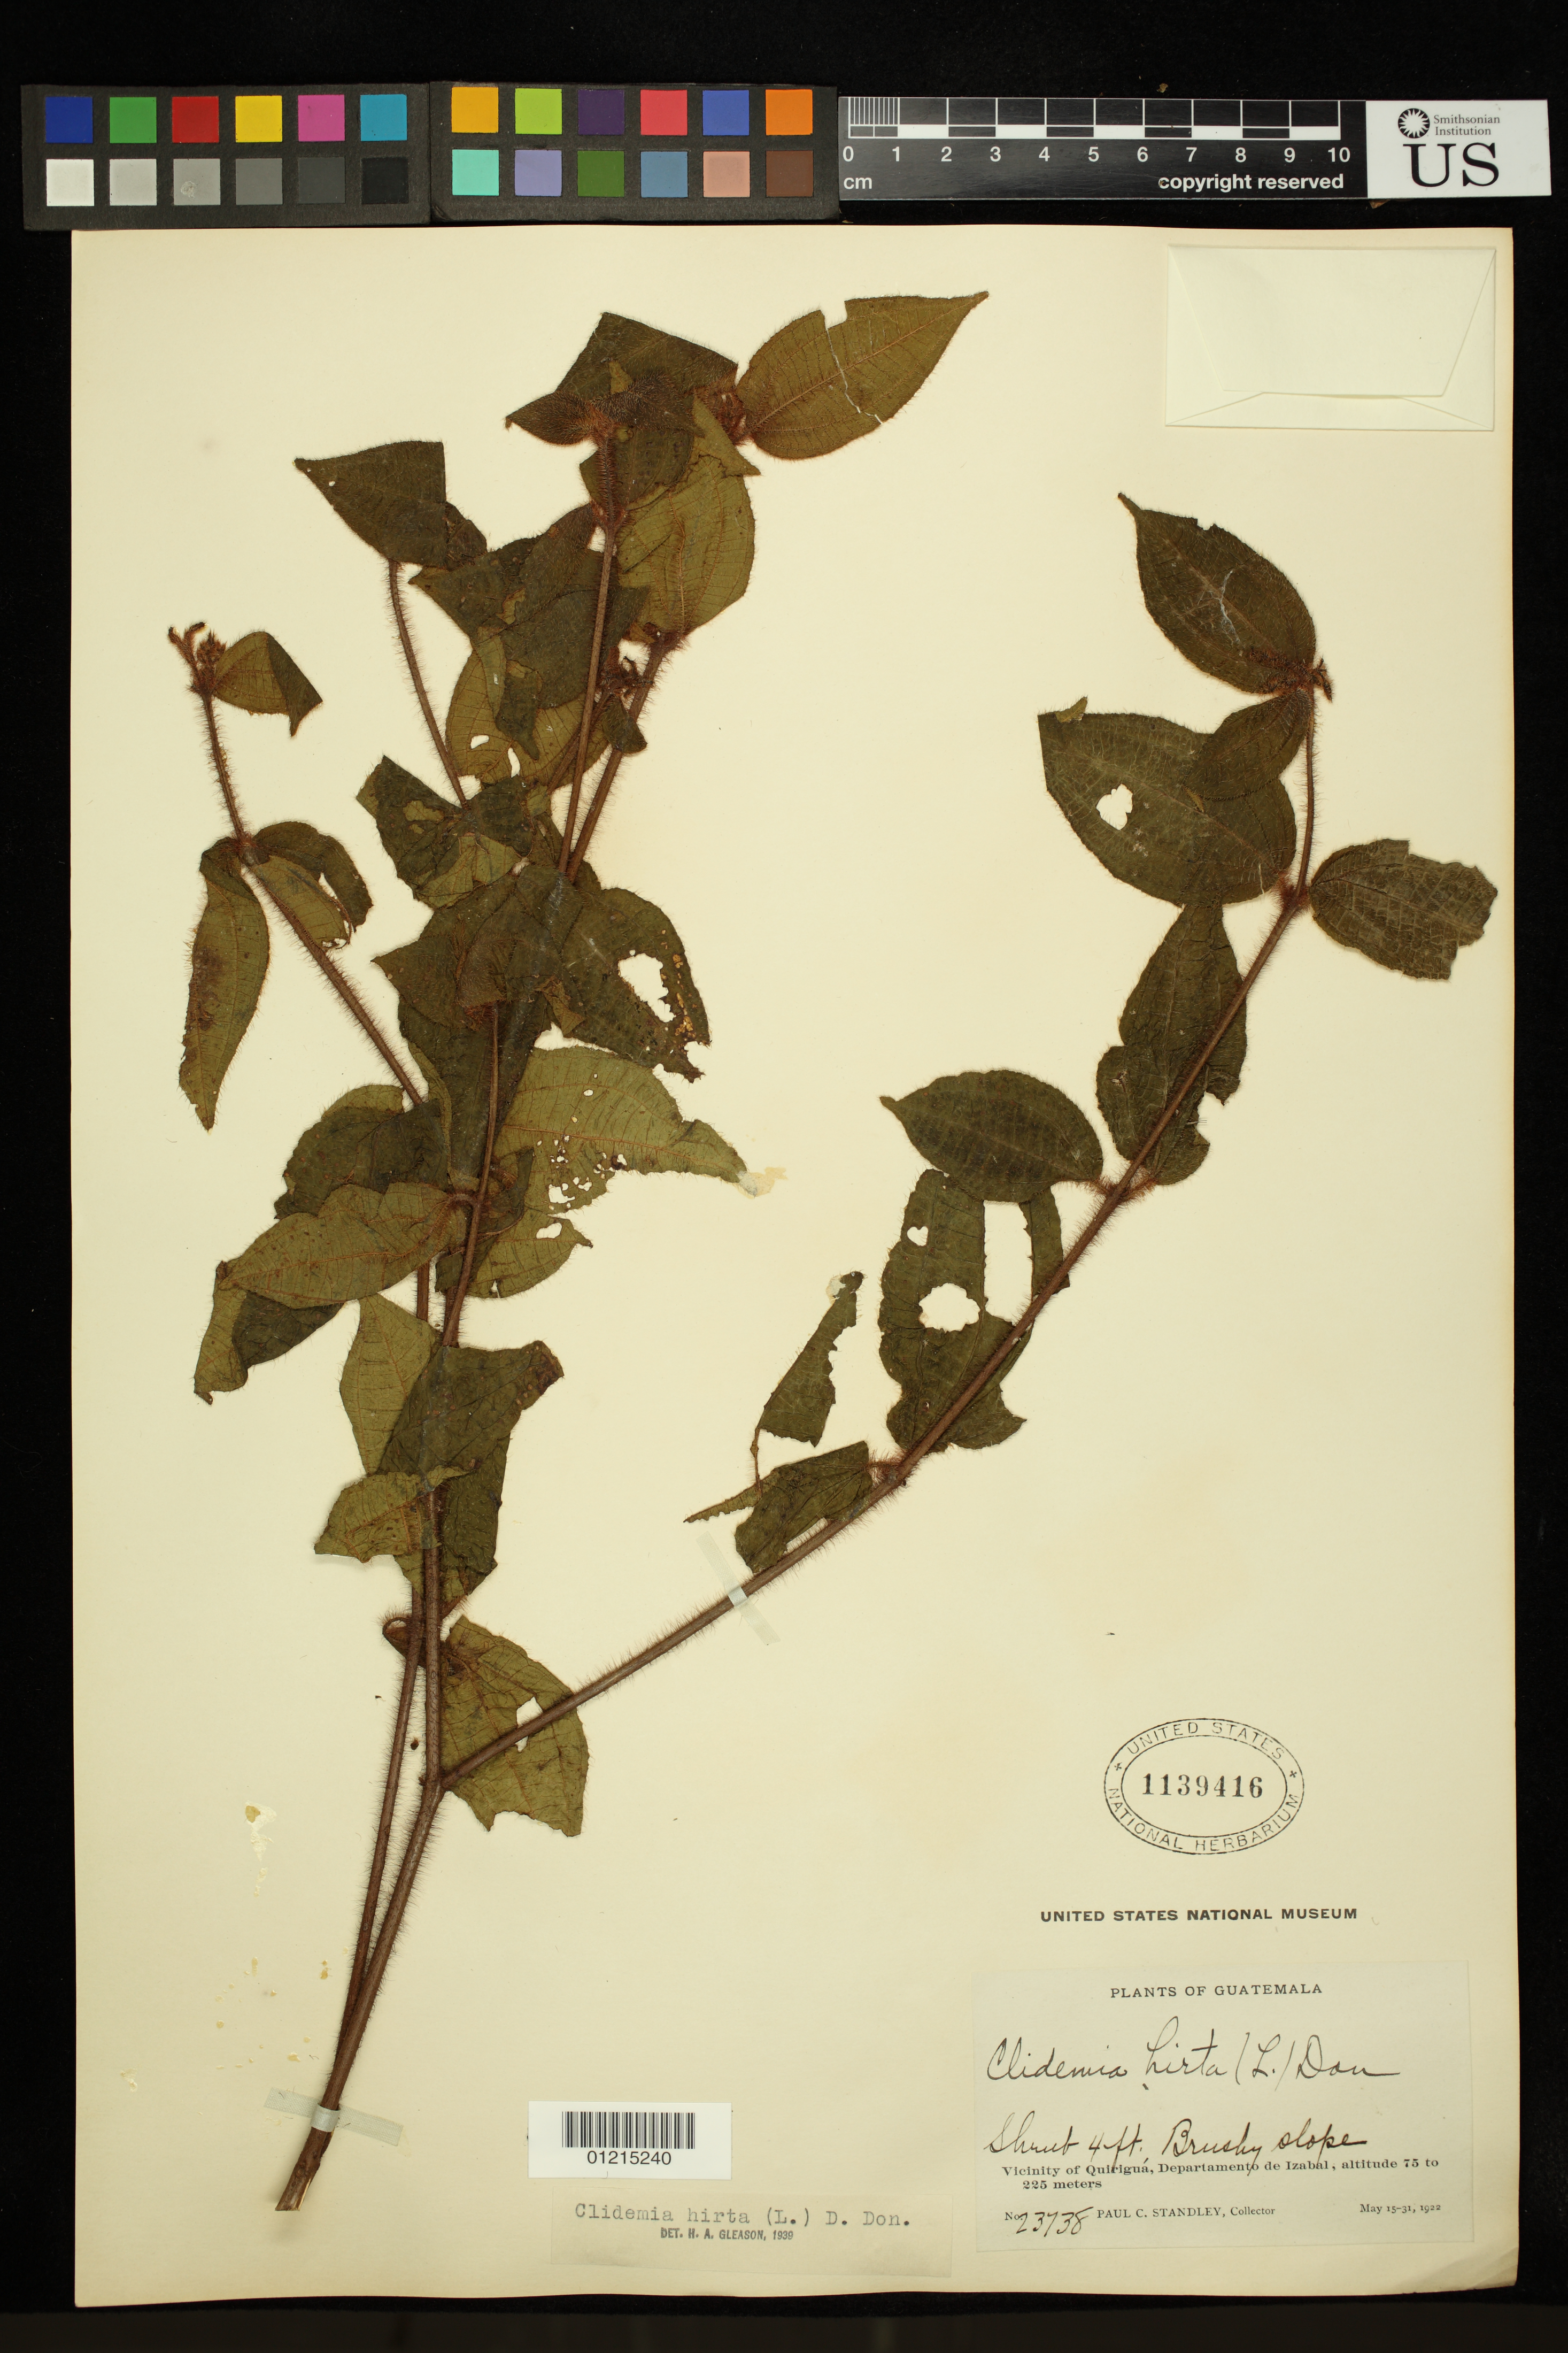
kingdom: Plantae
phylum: Tracheophyta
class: Magnoliopsida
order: Myrtales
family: Melastomataceae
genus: Clidemia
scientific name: Clidemia hirta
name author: (L.) D. Don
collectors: P. C. Standley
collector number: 23738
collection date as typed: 15 May 1922 to 31 Mar 1922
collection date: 1922-03-31/1922-05-15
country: Guatemala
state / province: Izabal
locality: Vicinity of Quiriguá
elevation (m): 75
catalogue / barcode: US 1139416